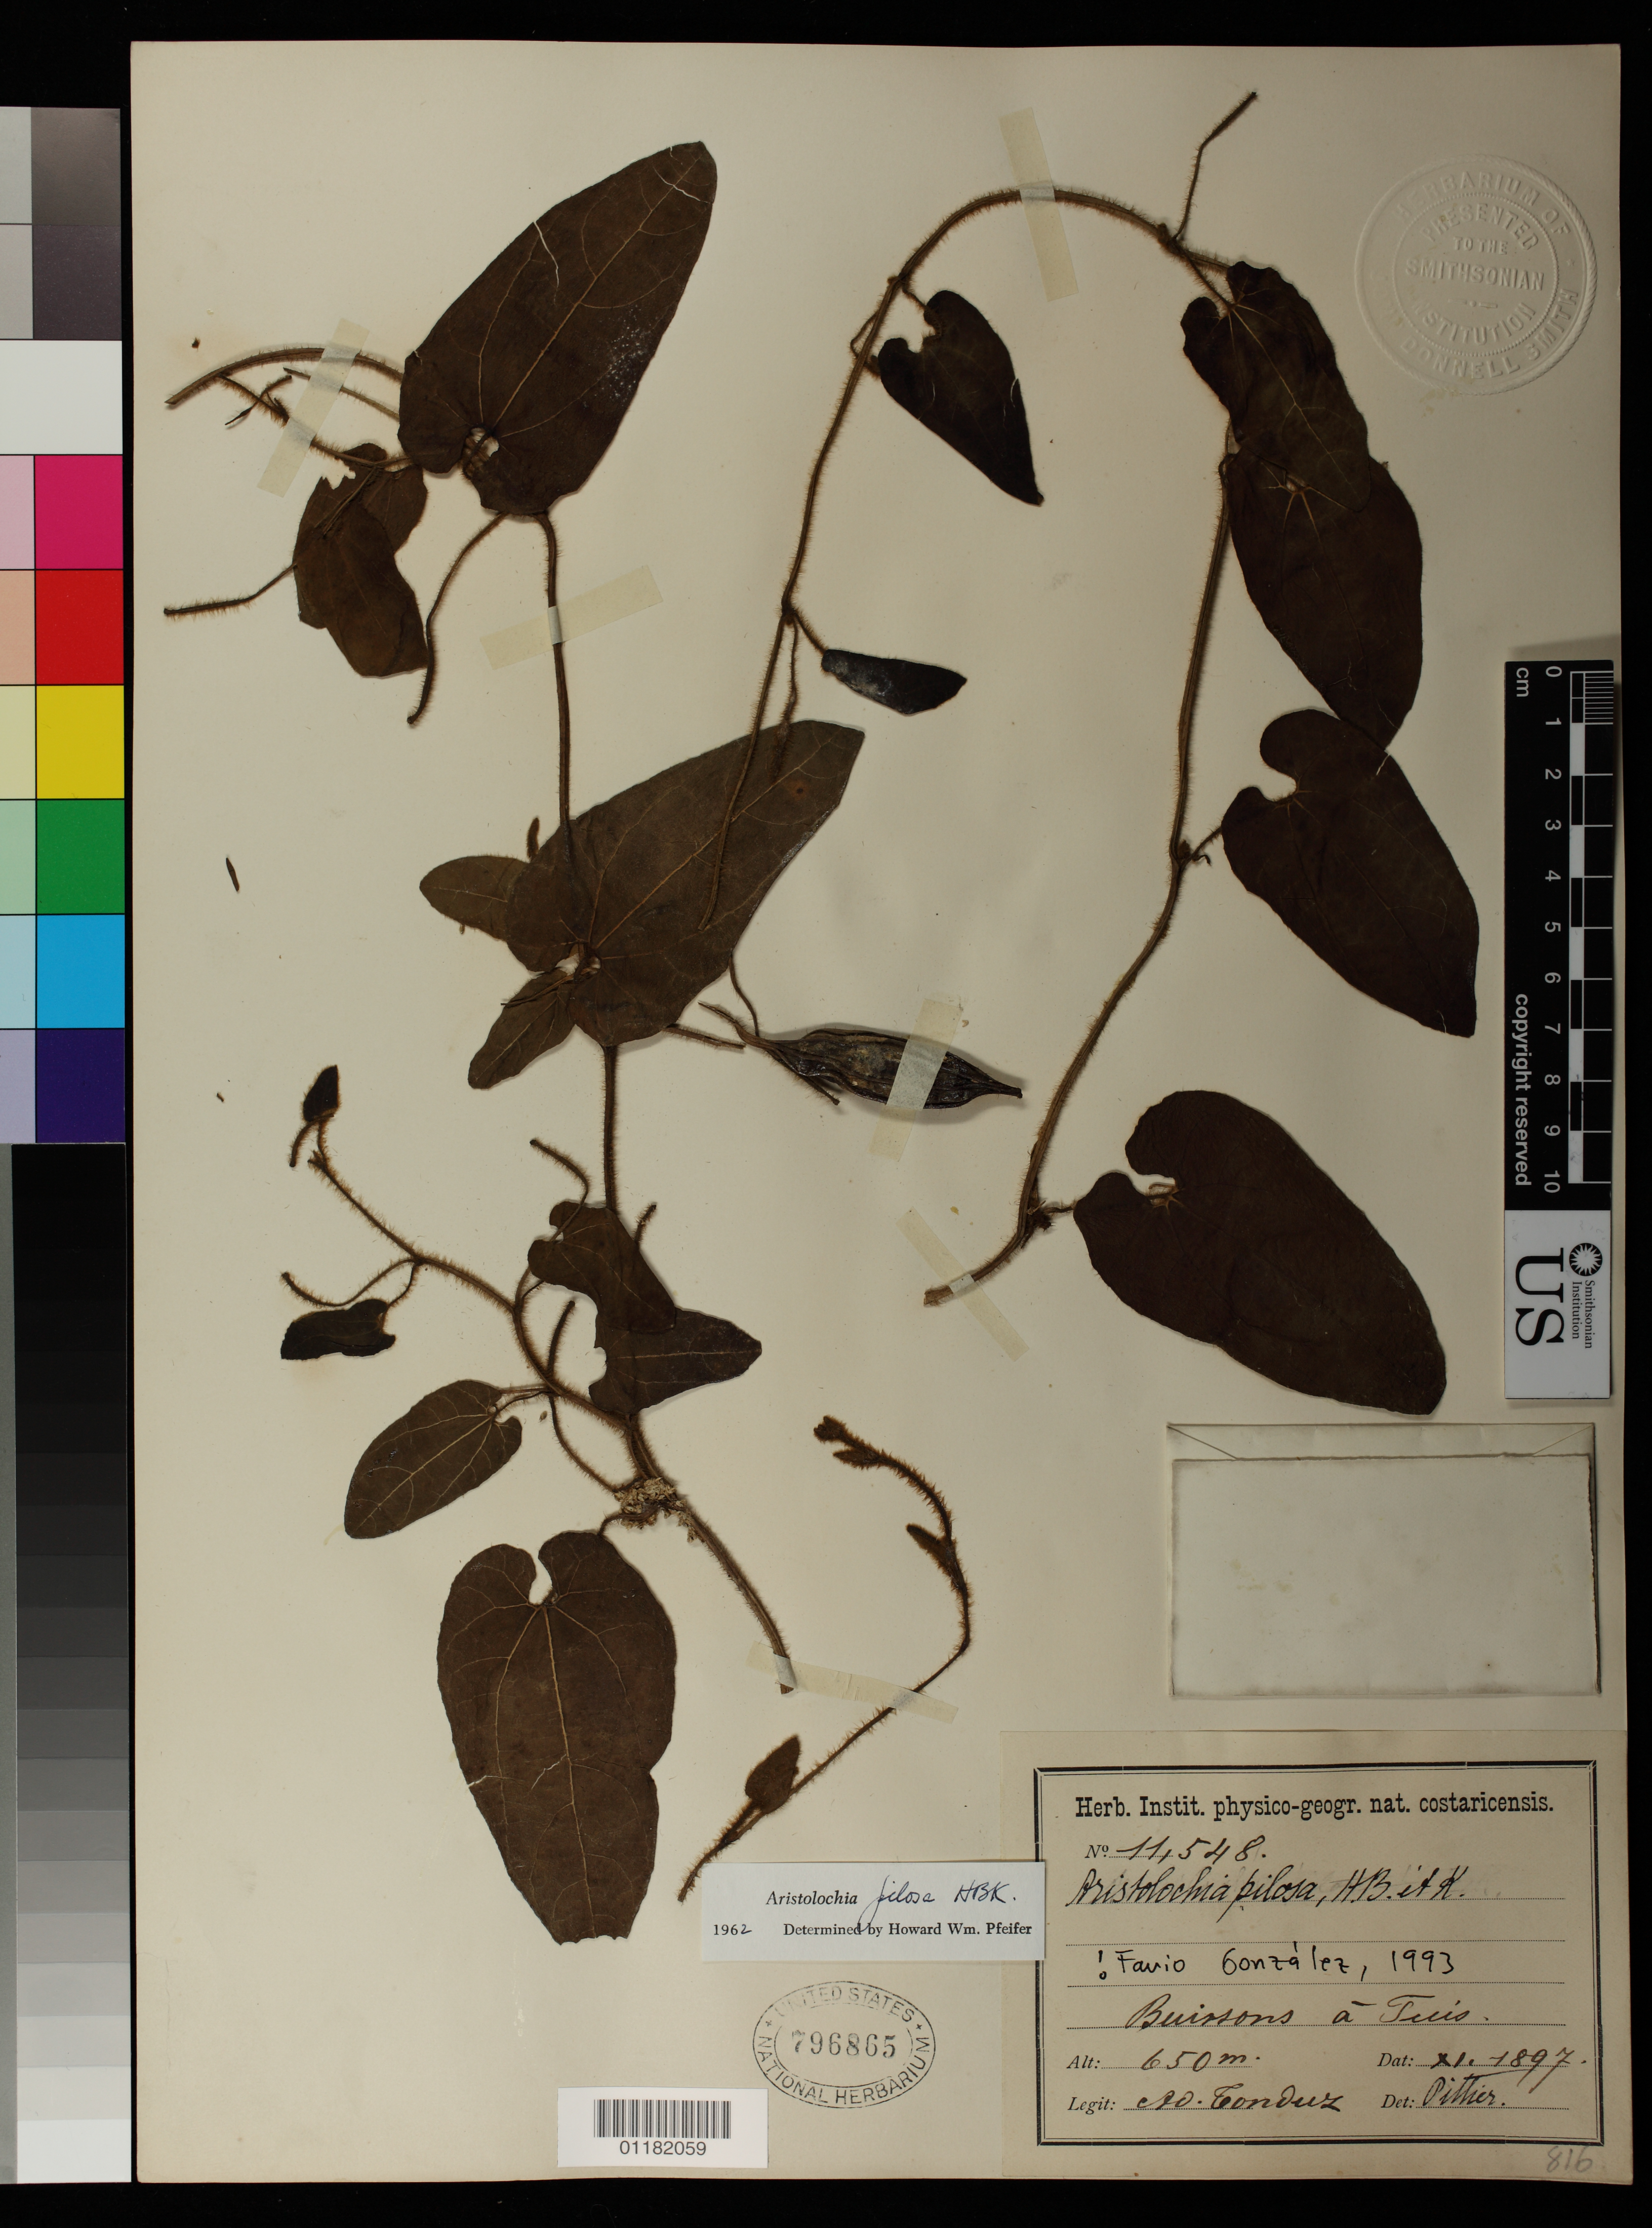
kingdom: Plantae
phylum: Tracheophyta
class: Magnoliopsida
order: Piperales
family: Aristolochiaceae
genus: Aristolochia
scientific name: Aristolochia pilosa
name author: Kunth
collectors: A. Tonduz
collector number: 11548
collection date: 1897-11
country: Costa Rica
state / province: Cartago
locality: Buissons a Tuis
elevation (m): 650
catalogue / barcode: US 796865